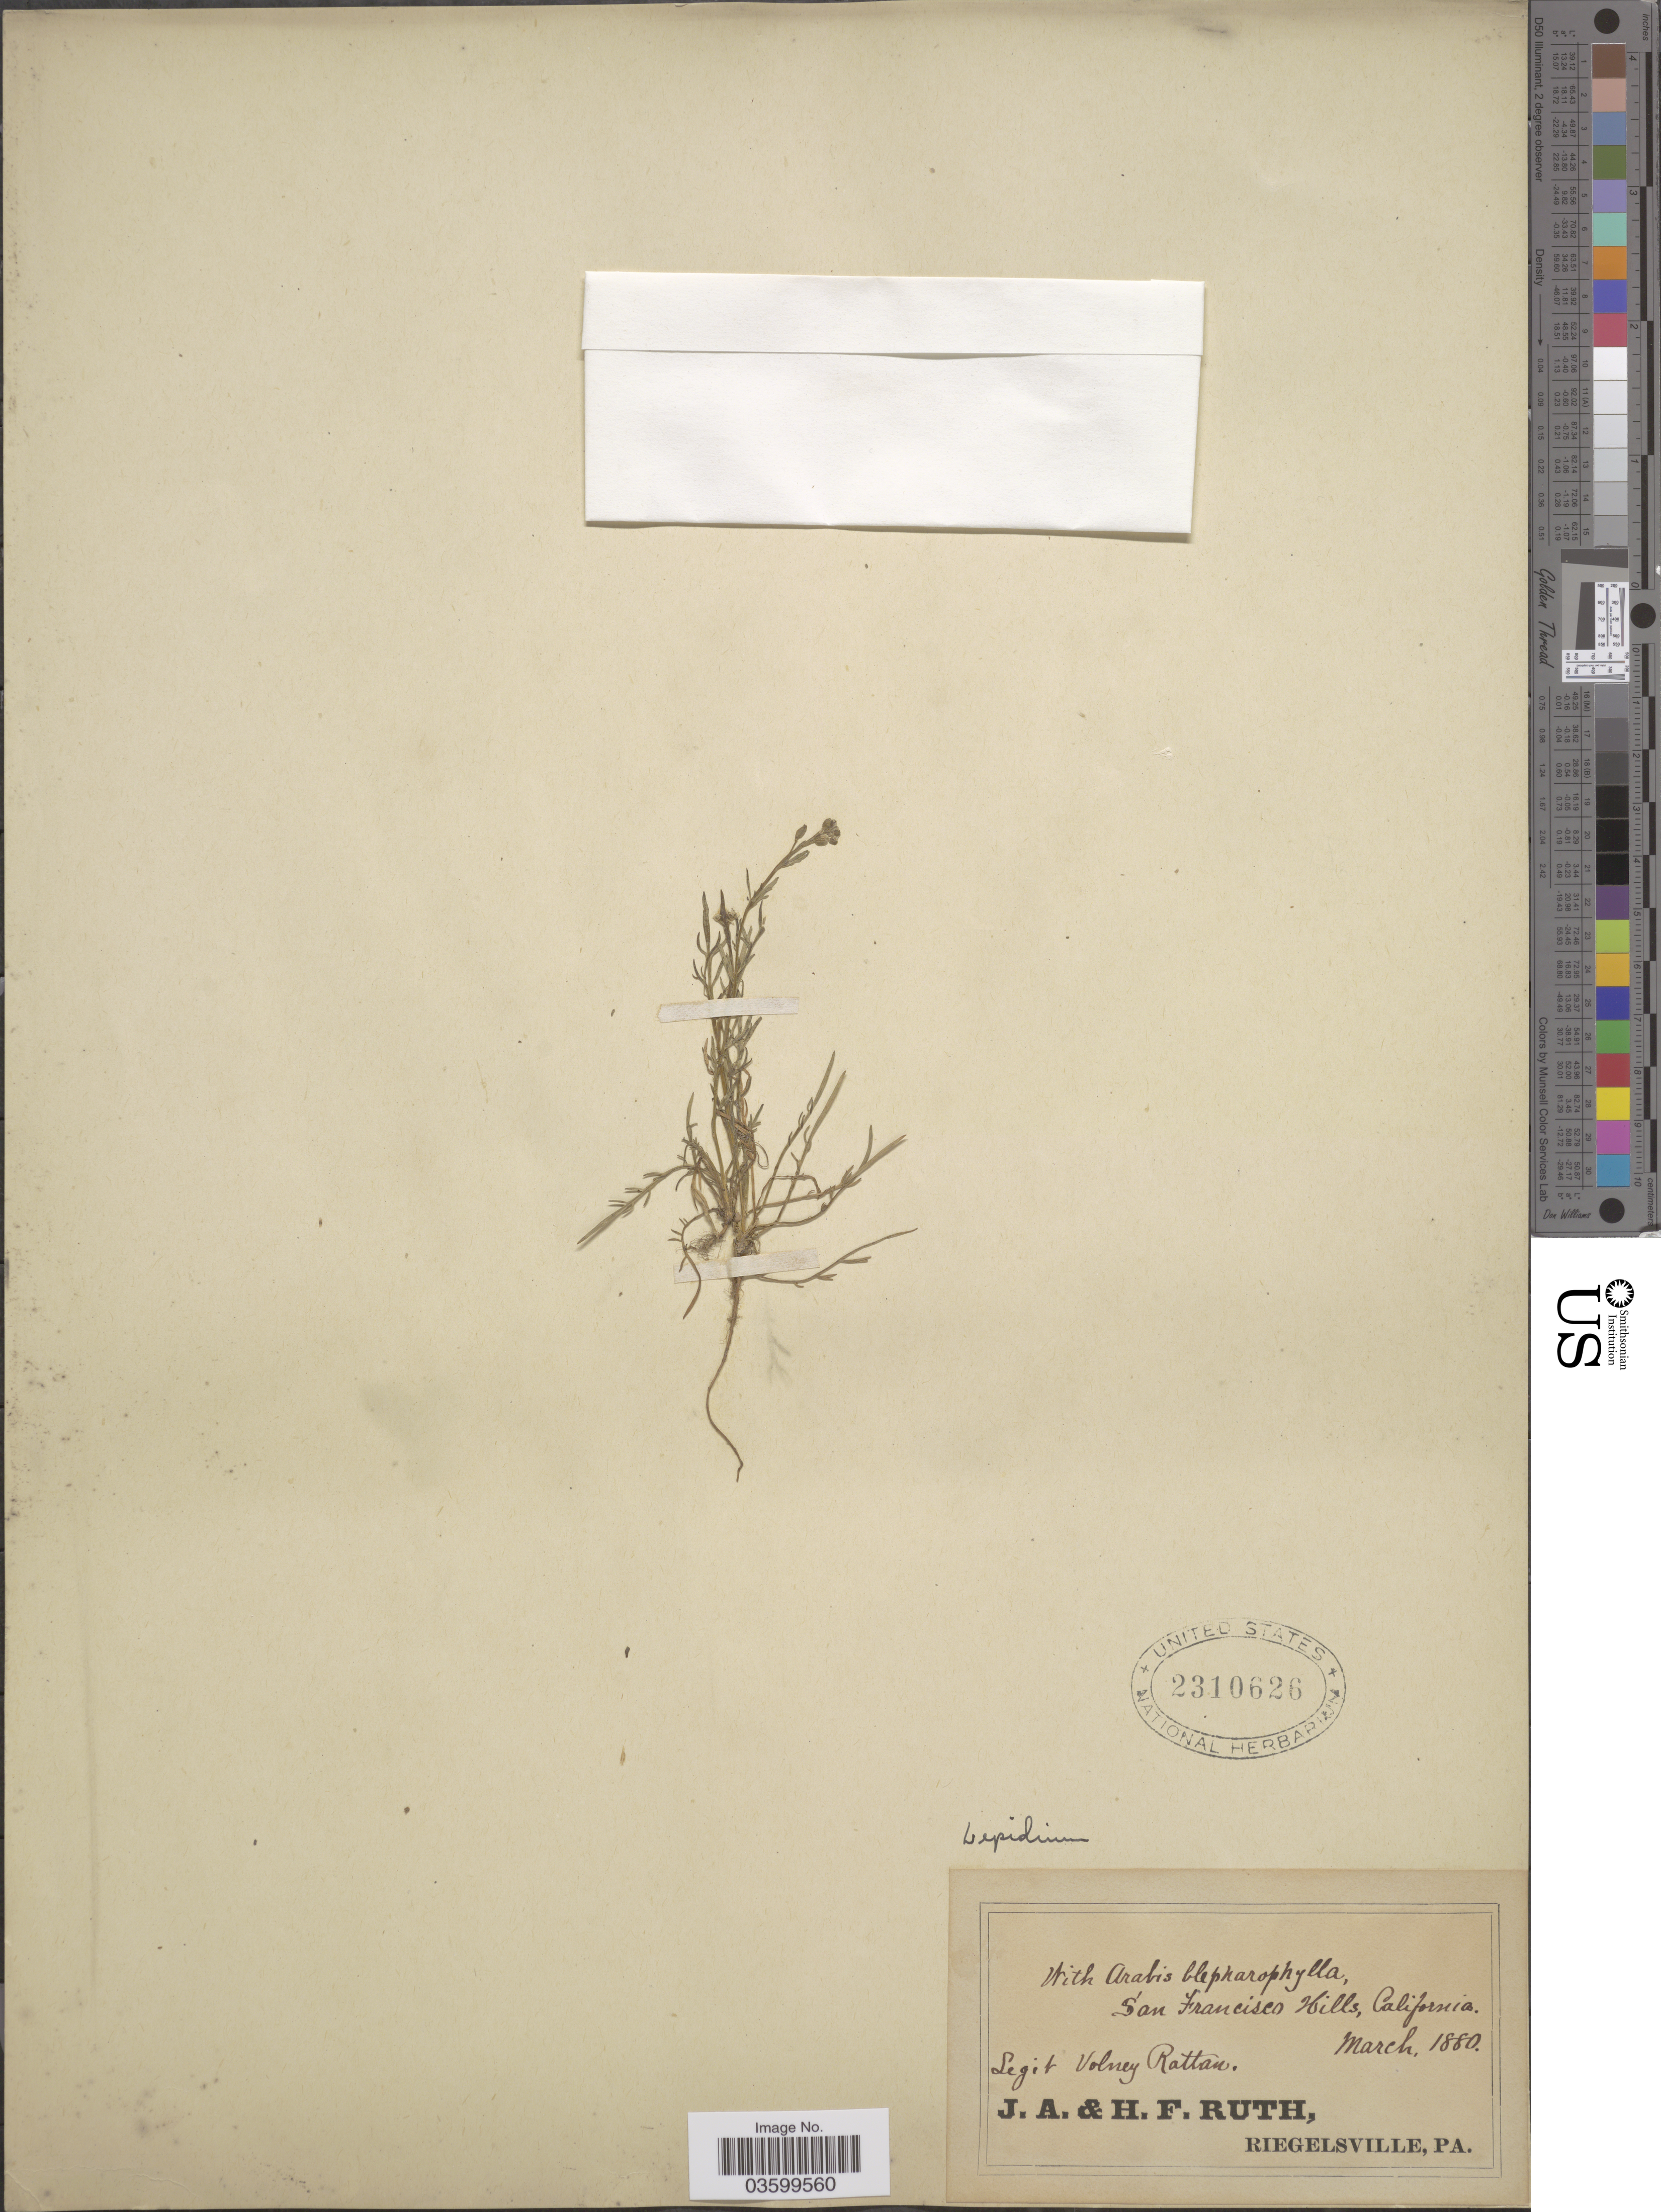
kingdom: Plantae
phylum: Tracheophyta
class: Magnoliopsida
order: Brassicales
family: Brassicaceae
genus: Lepidium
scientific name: Lepidium sp.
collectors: V. Rattan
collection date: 1880-03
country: United States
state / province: California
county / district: San Francisco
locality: San Francisco Hills.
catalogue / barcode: US 2310626